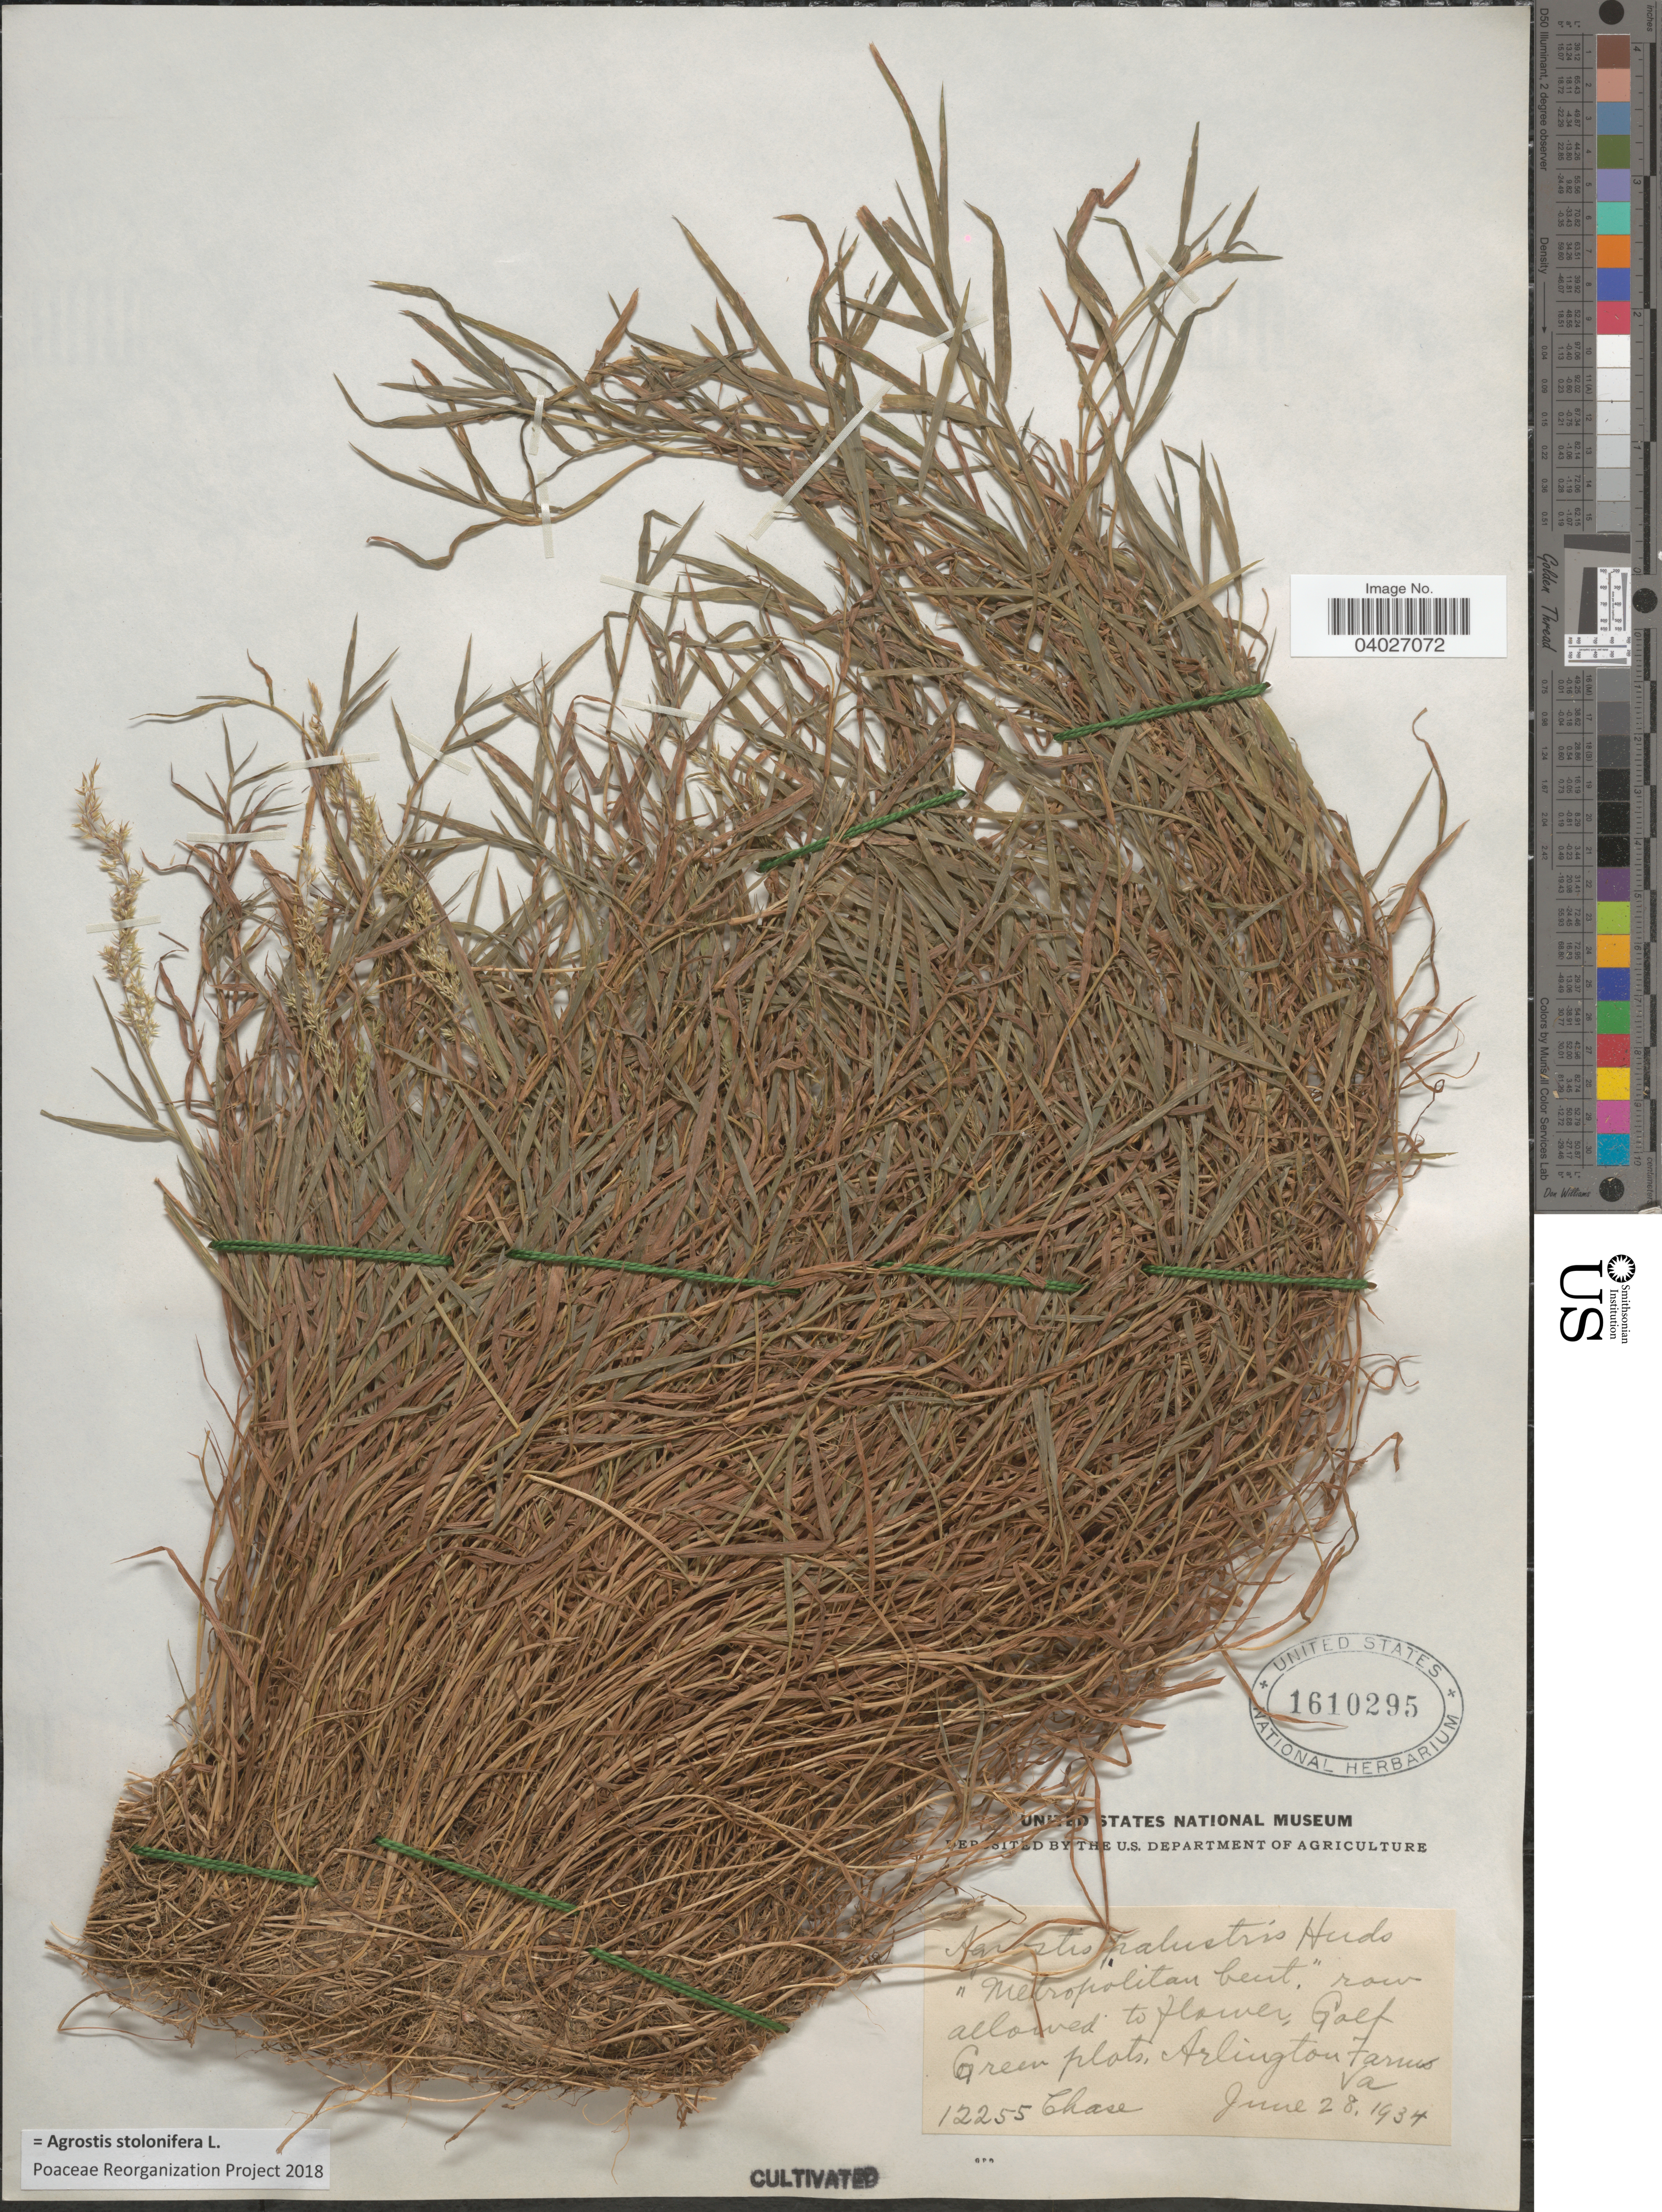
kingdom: Plantae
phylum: Tracheophyta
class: Liliopsida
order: Poales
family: Poaceae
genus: Agrostis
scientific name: Agrostis stolonifera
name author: L.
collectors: Chase, --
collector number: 12255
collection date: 1934-06-28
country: United States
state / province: Virginia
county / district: Arlington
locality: Golf Green plats, Arlington Farm.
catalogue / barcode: US 1610295